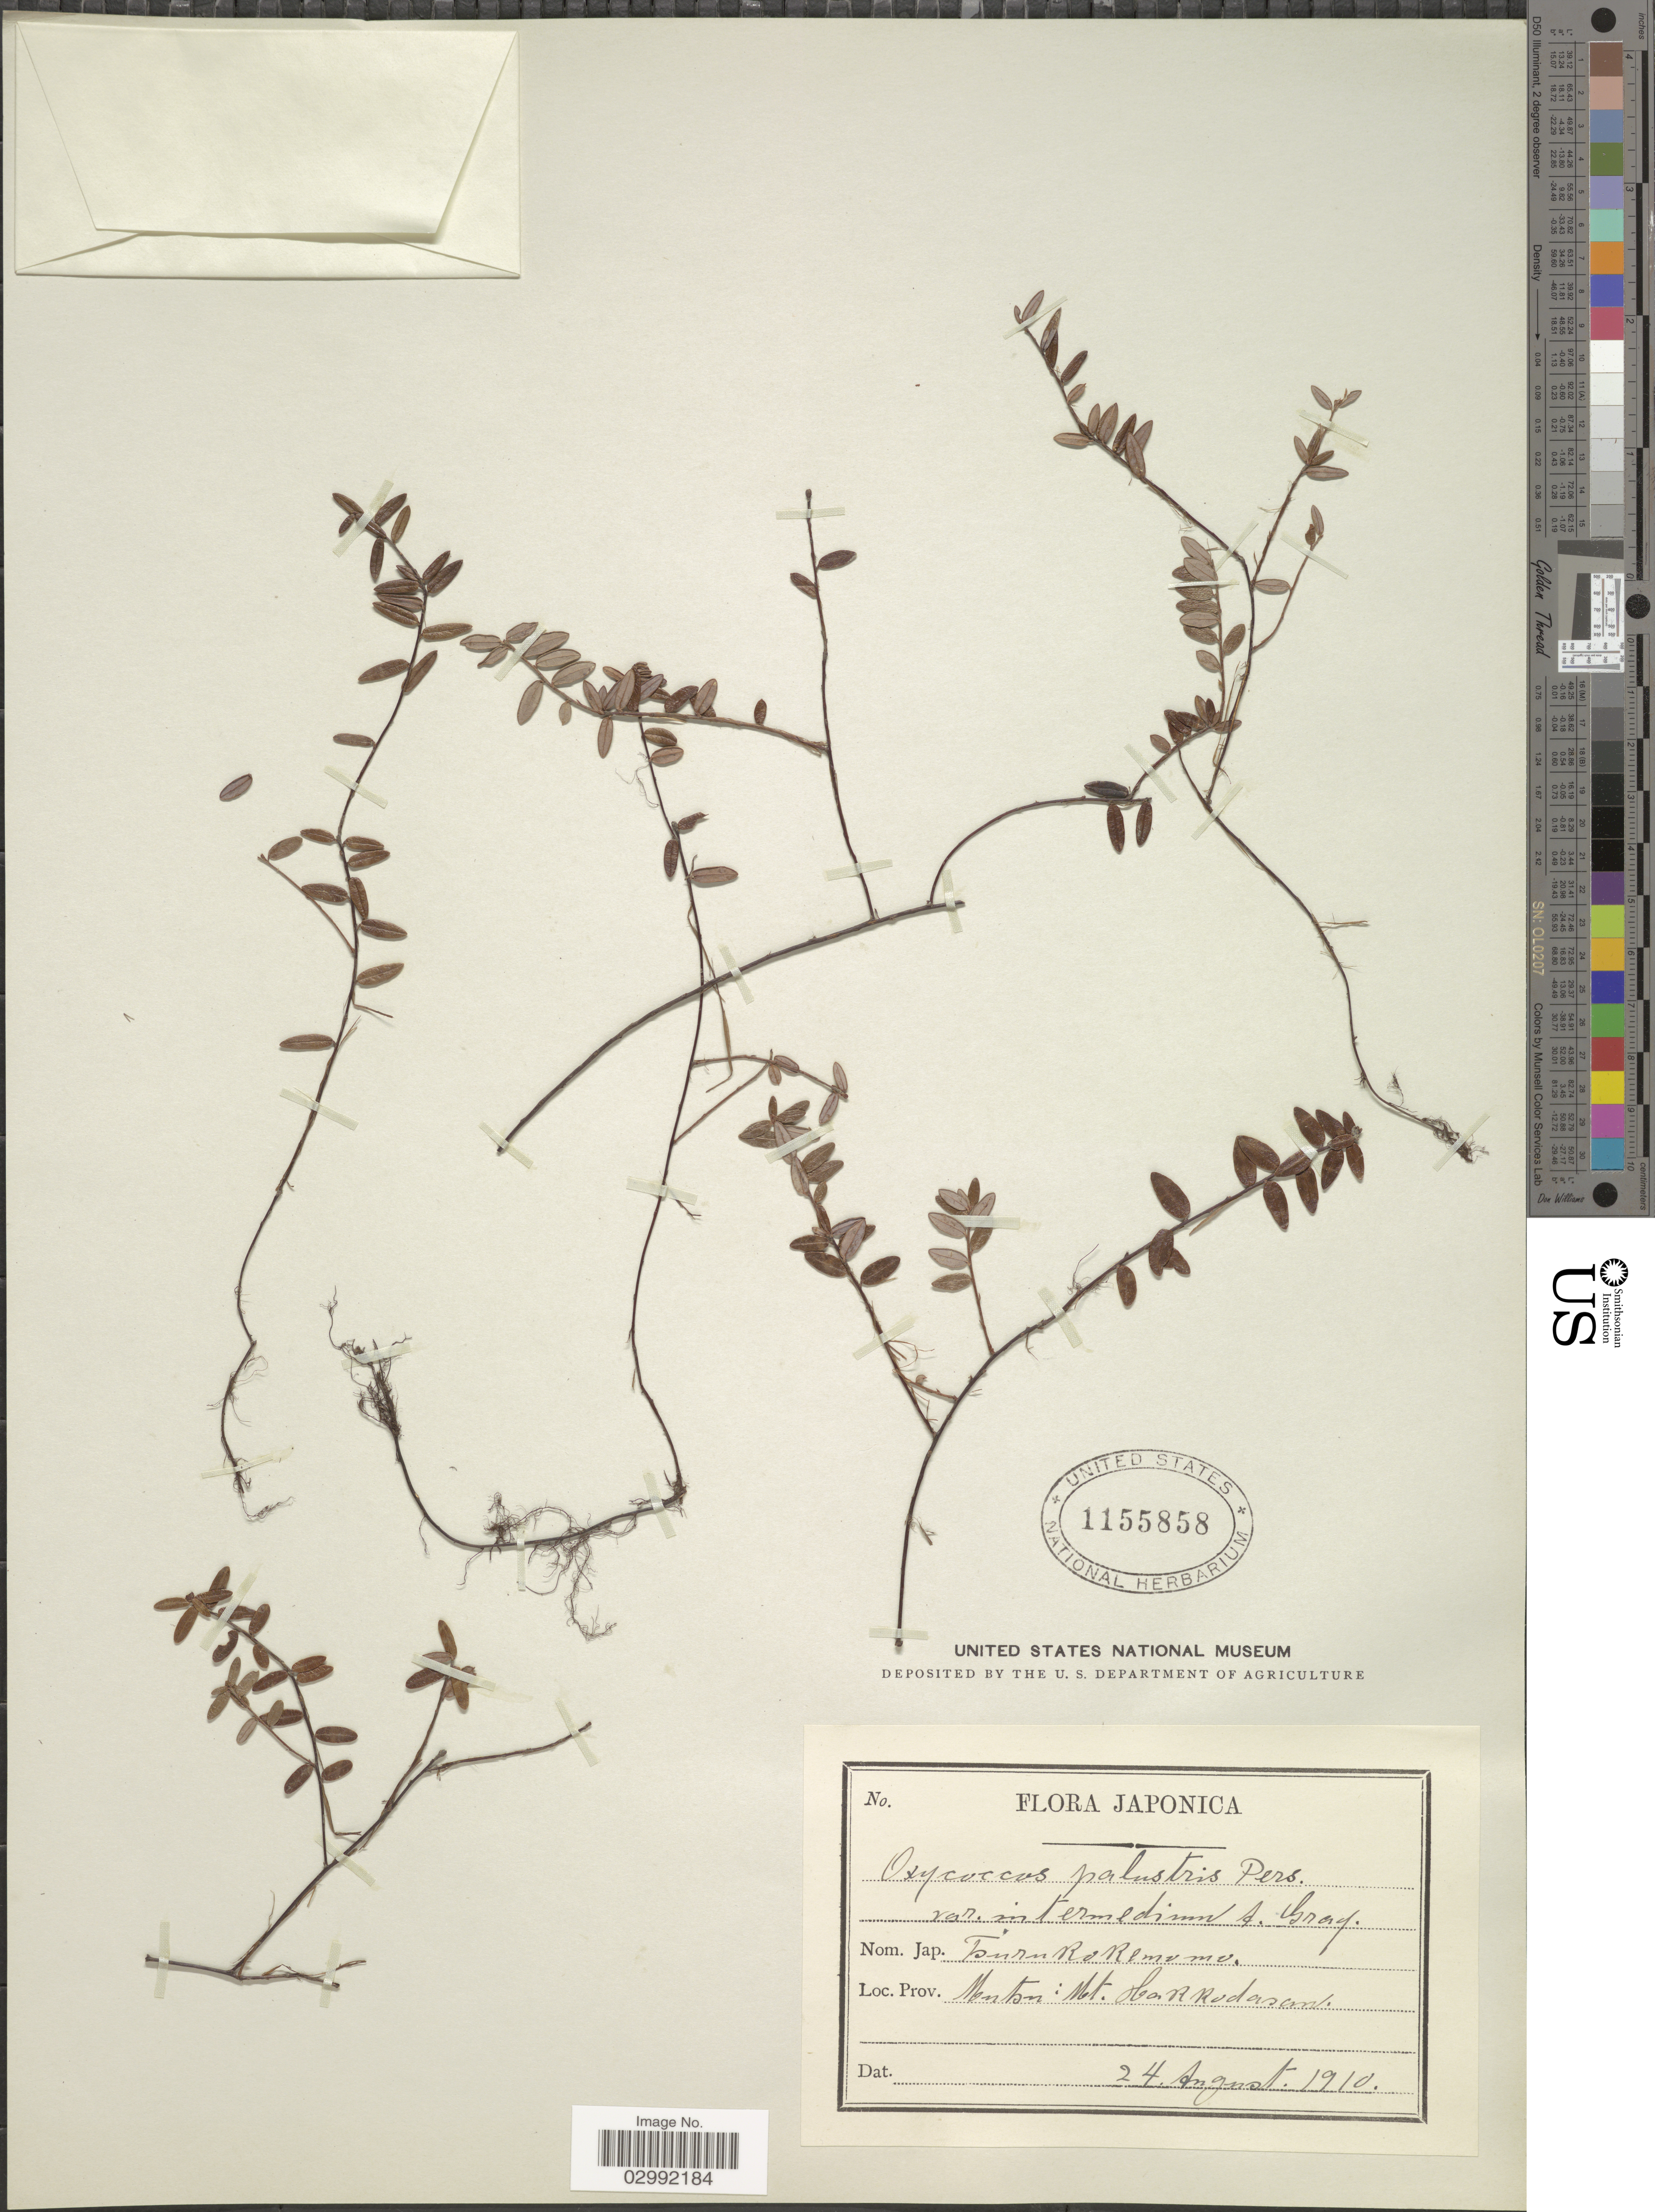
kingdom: Plantae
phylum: Tracheophyta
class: Magnoliopsida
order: Ericales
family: Ericaceae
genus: Vaccinium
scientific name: Vaccinium oxycoccos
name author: L.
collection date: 1910-08-24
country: Japan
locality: Japonica. Mutsu: Mt. Harrodasan.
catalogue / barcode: US 1155858